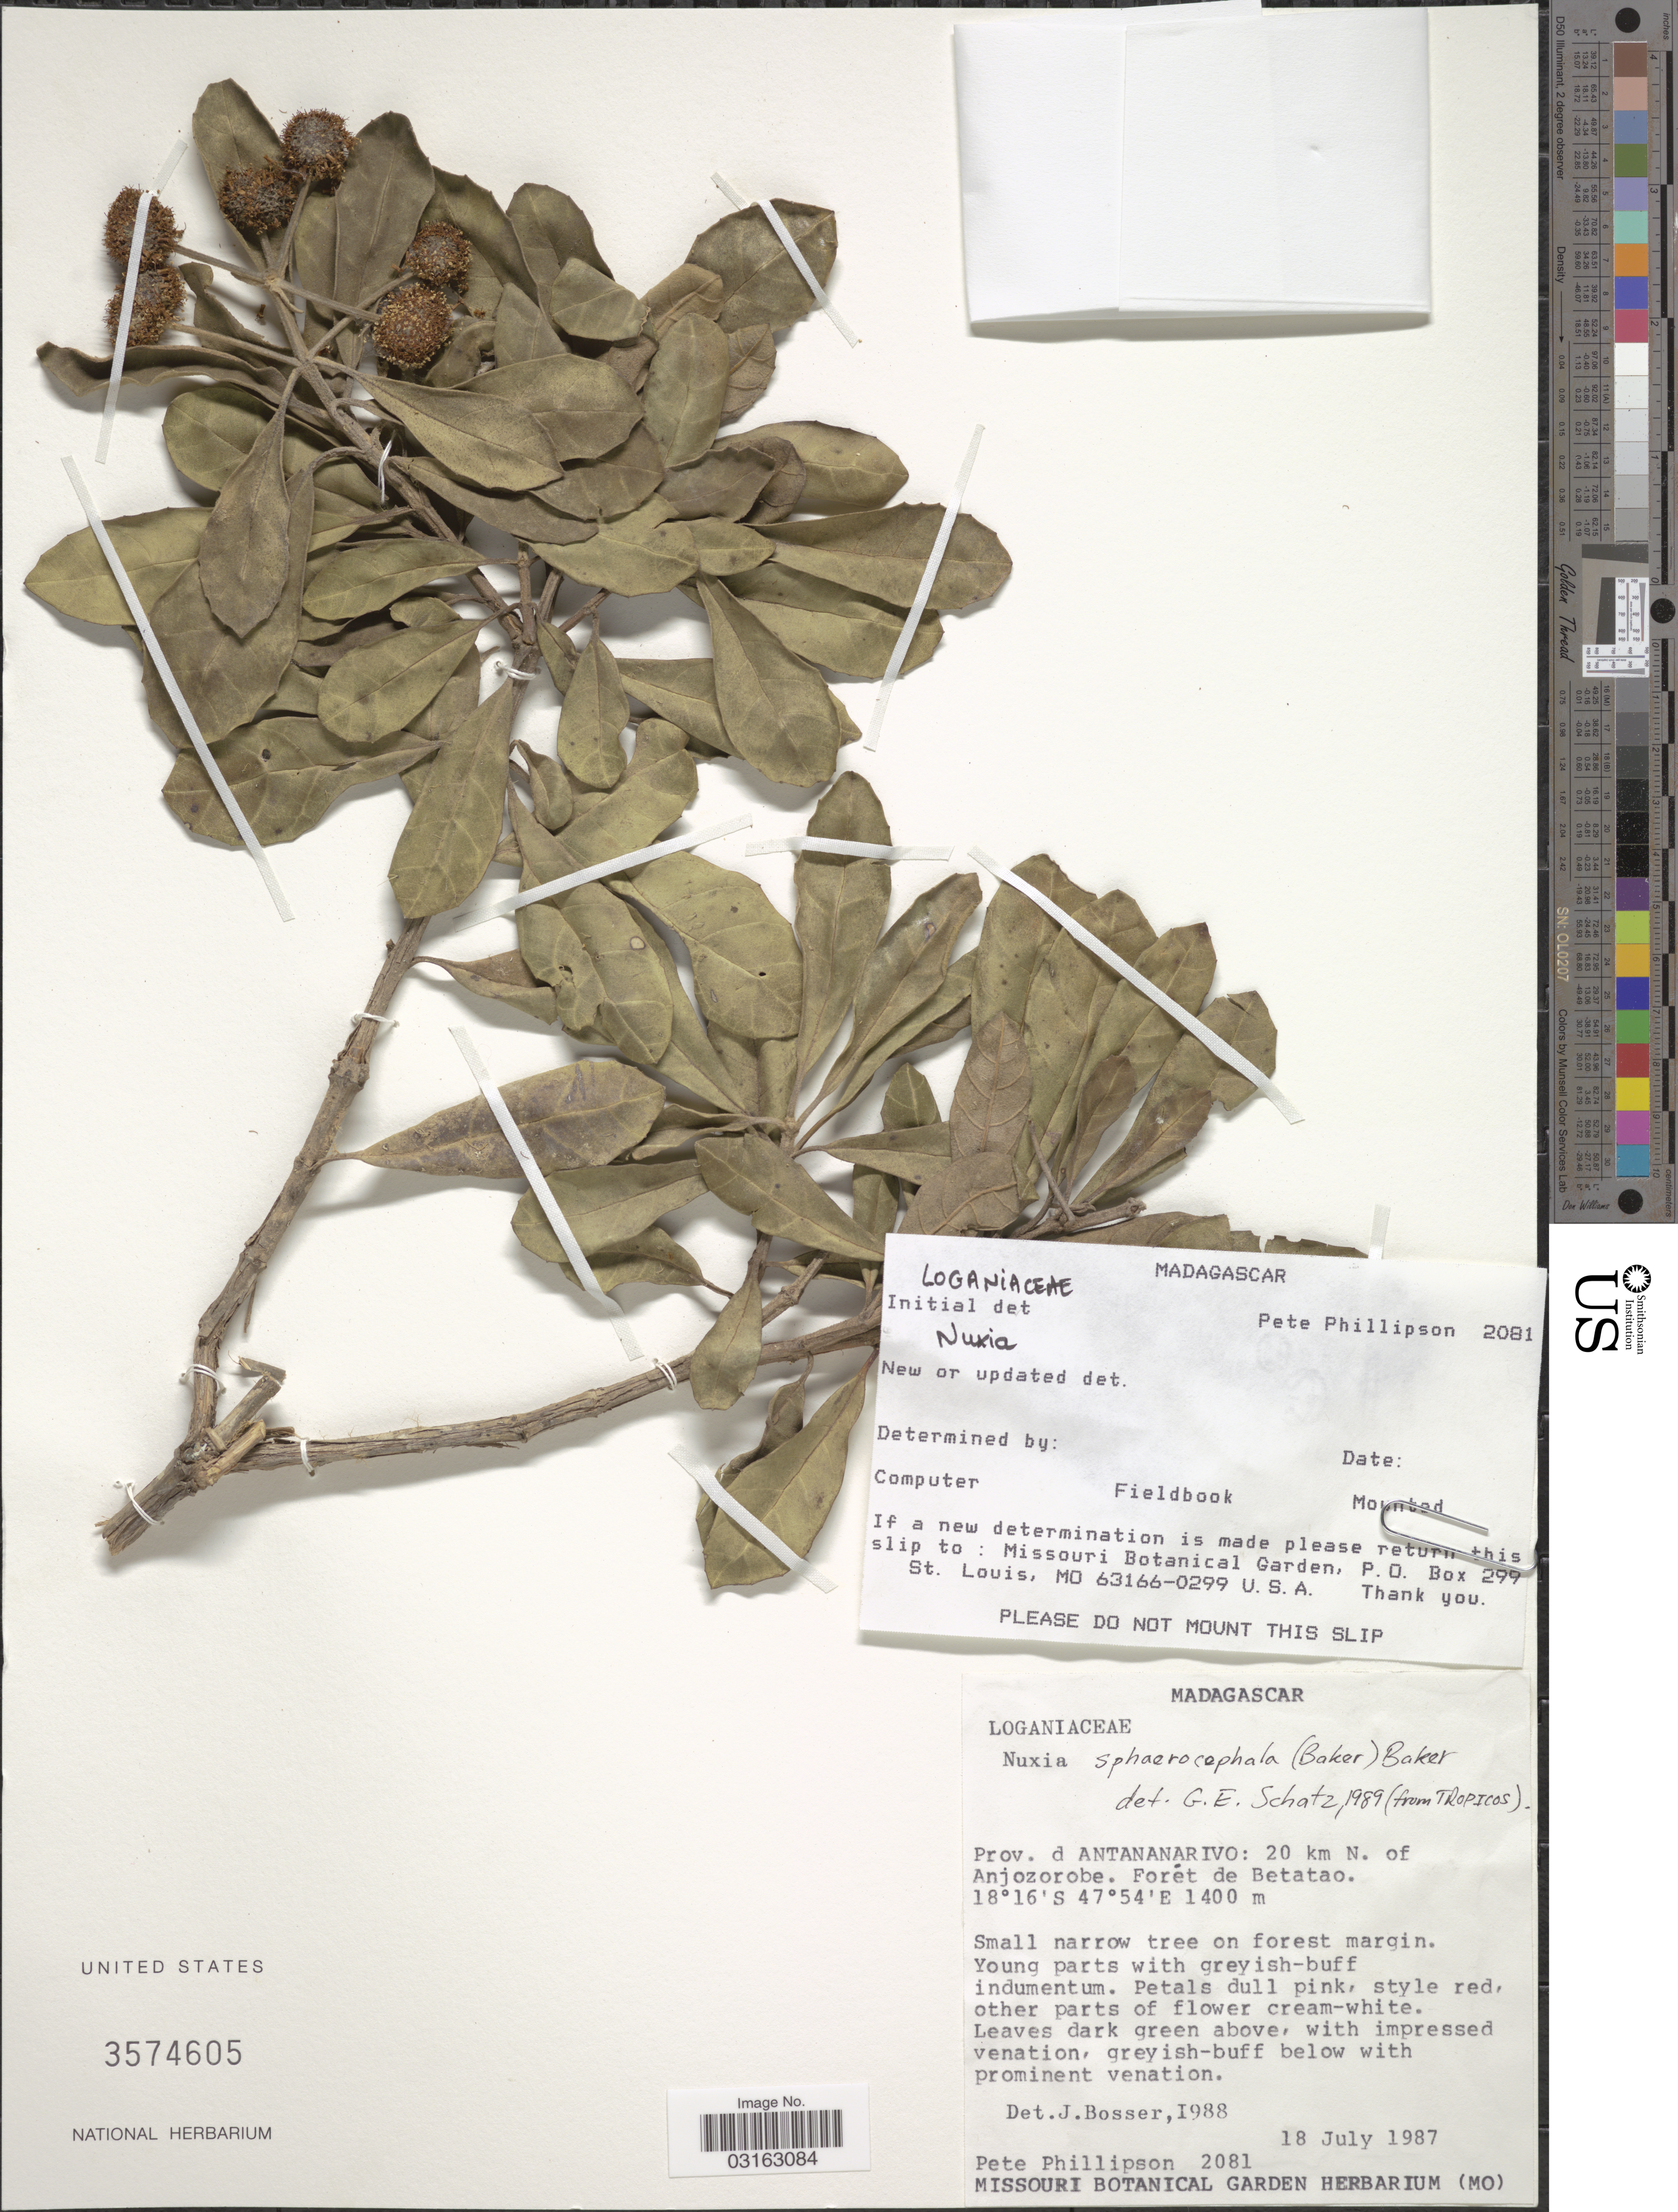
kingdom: Plantae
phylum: Tracheophyta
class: Magnoliopsida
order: Lamiales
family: Stilbaceae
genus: Nuxia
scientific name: Nuxia sphaerocephala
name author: (Baker) Baker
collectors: P. B. Phillipson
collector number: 2081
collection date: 1987-07-18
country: Madagascar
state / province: Analamanga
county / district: Anjozorobe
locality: Prov. d Antananarivo: 20 km N. of Anjozorobe. Forêt de Betatao.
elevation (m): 1400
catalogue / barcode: US 3574605